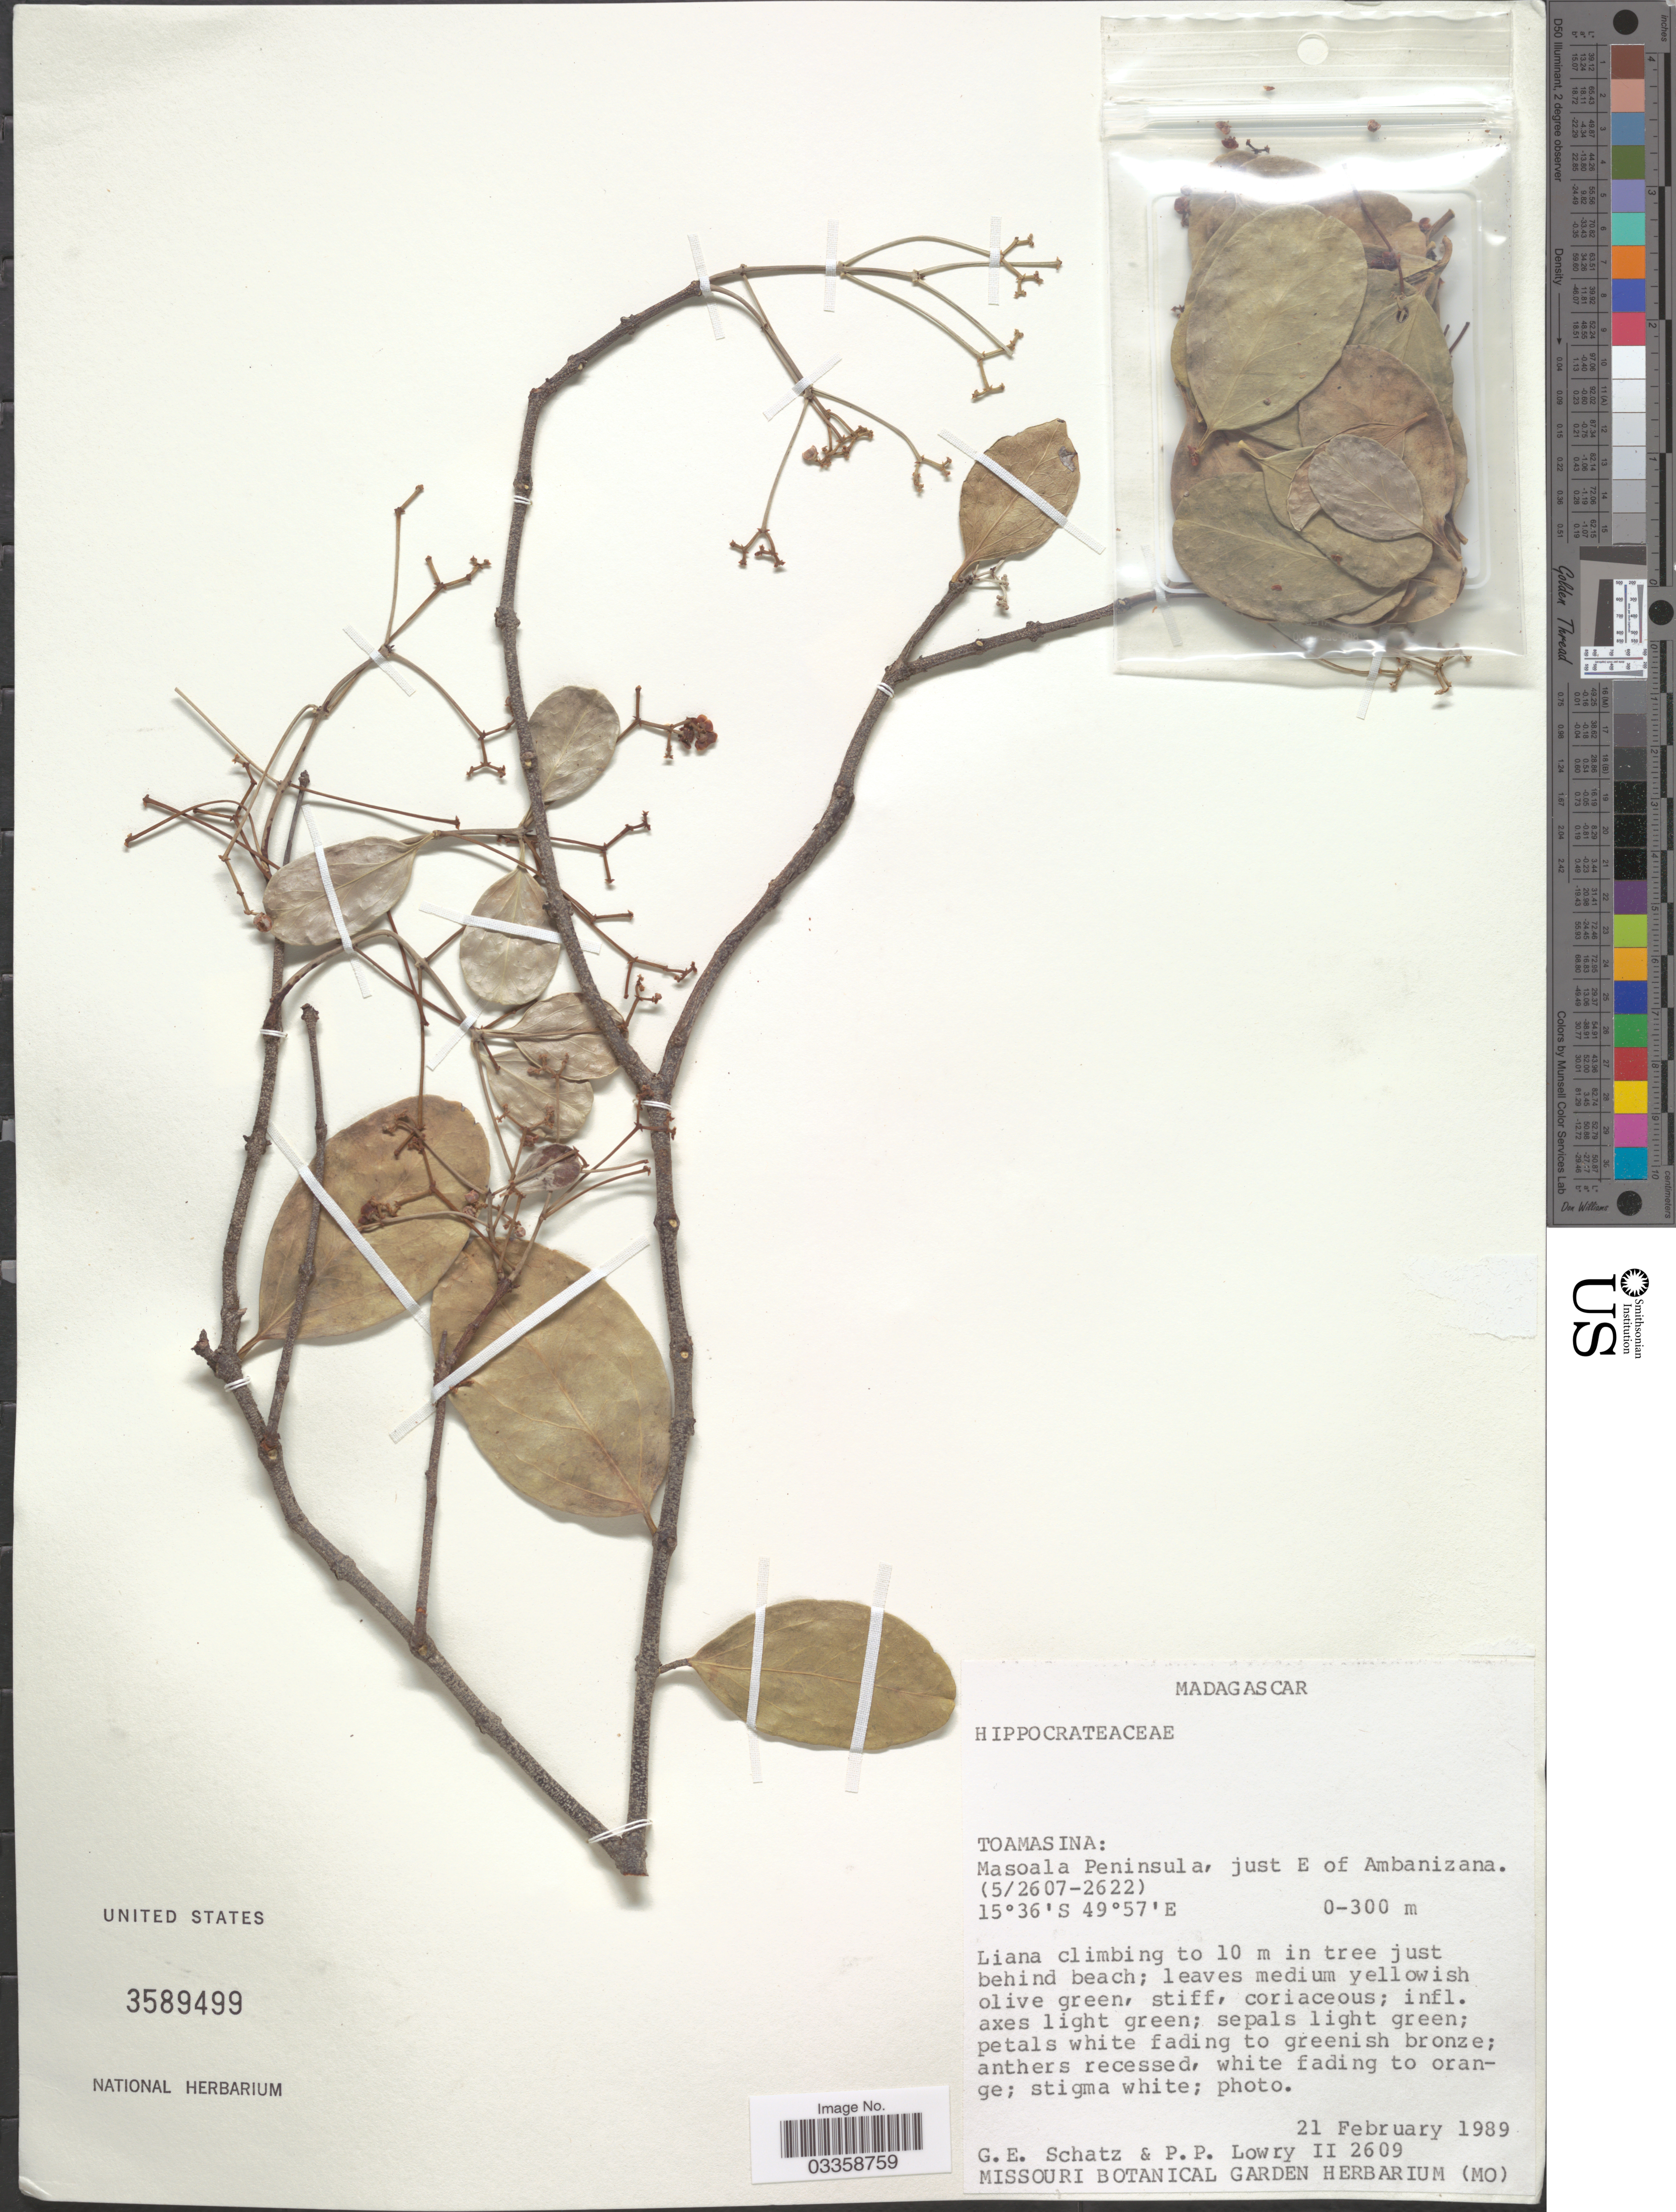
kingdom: Plantae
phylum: Tracheophyta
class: Magnoliopsida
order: Celastrales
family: Celastraceae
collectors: G. Schatz & P. P. Lowry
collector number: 2609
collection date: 1989-02-21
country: Madagascar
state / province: Analanjirofo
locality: Masoala Peninsula, just E of Ambanizana, (5/2607-2622).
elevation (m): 0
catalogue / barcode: US 3589499